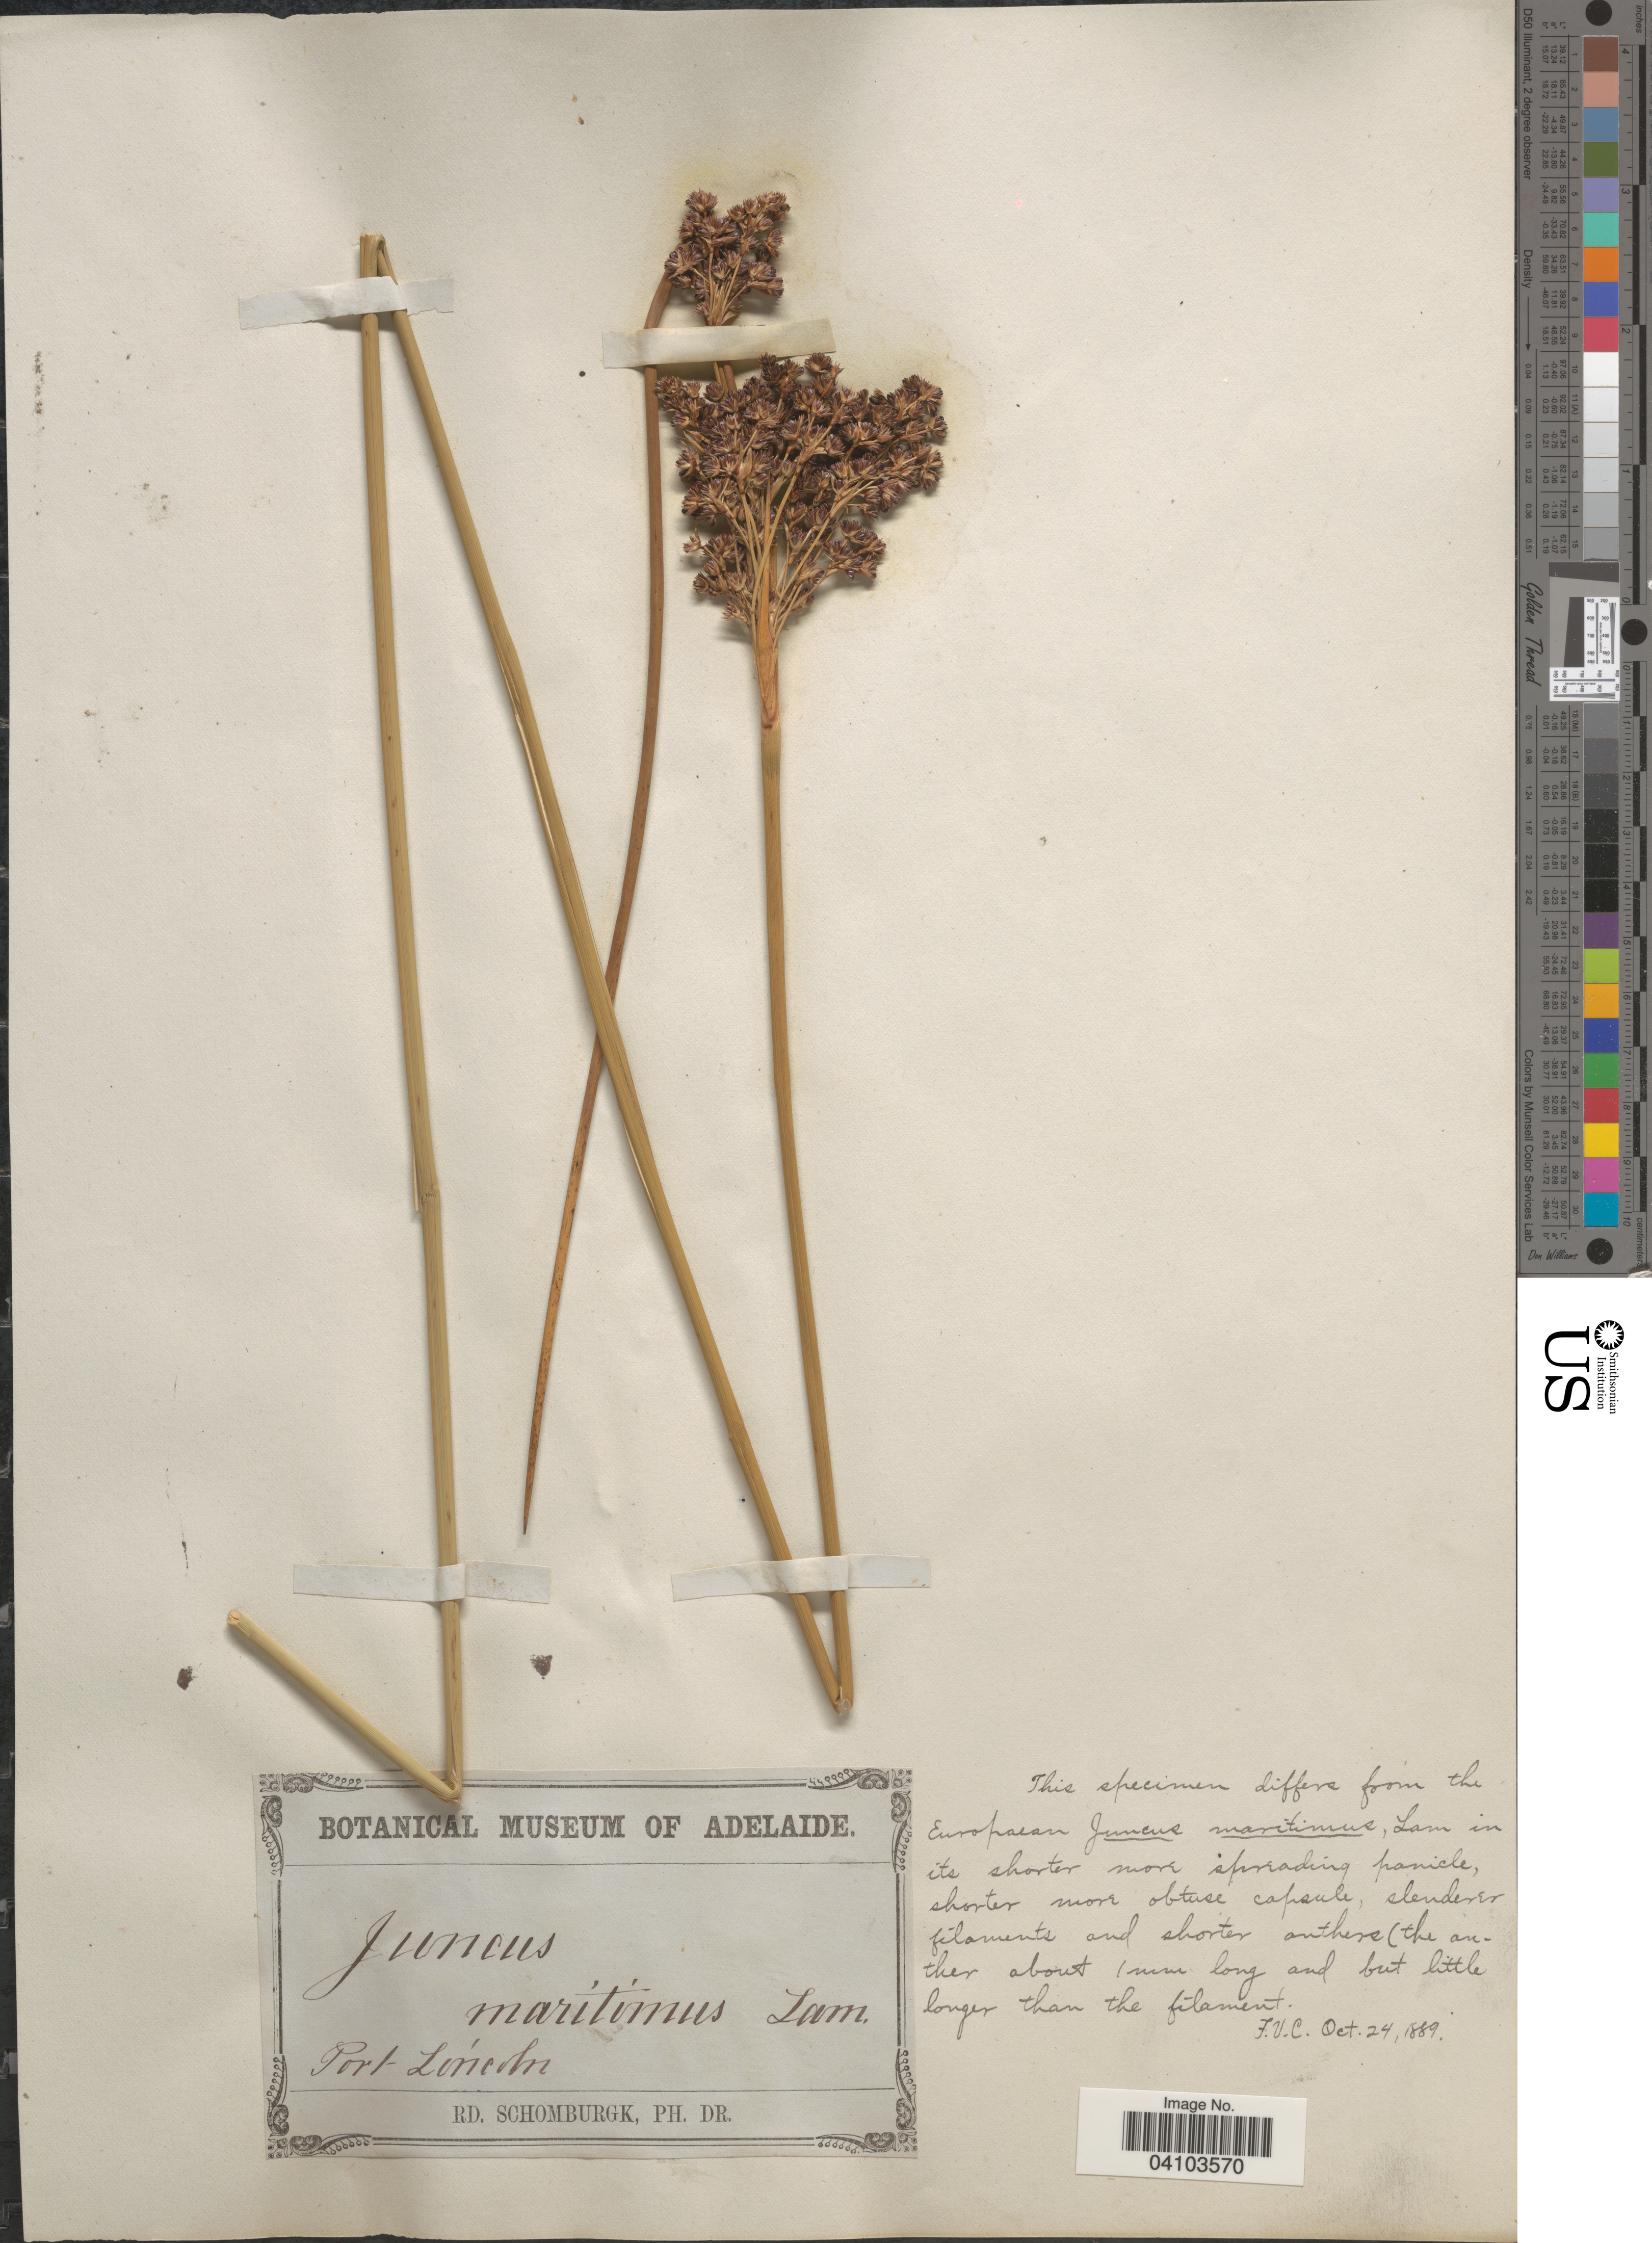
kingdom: Plantae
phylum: Tracheophyta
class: Liliopsida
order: Poales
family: Juncaceae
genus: Juncus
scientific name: Juncus maritimus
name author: Lam.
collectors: R. Schomburgk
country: Australia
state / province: South Australia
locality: Port Lincoln.